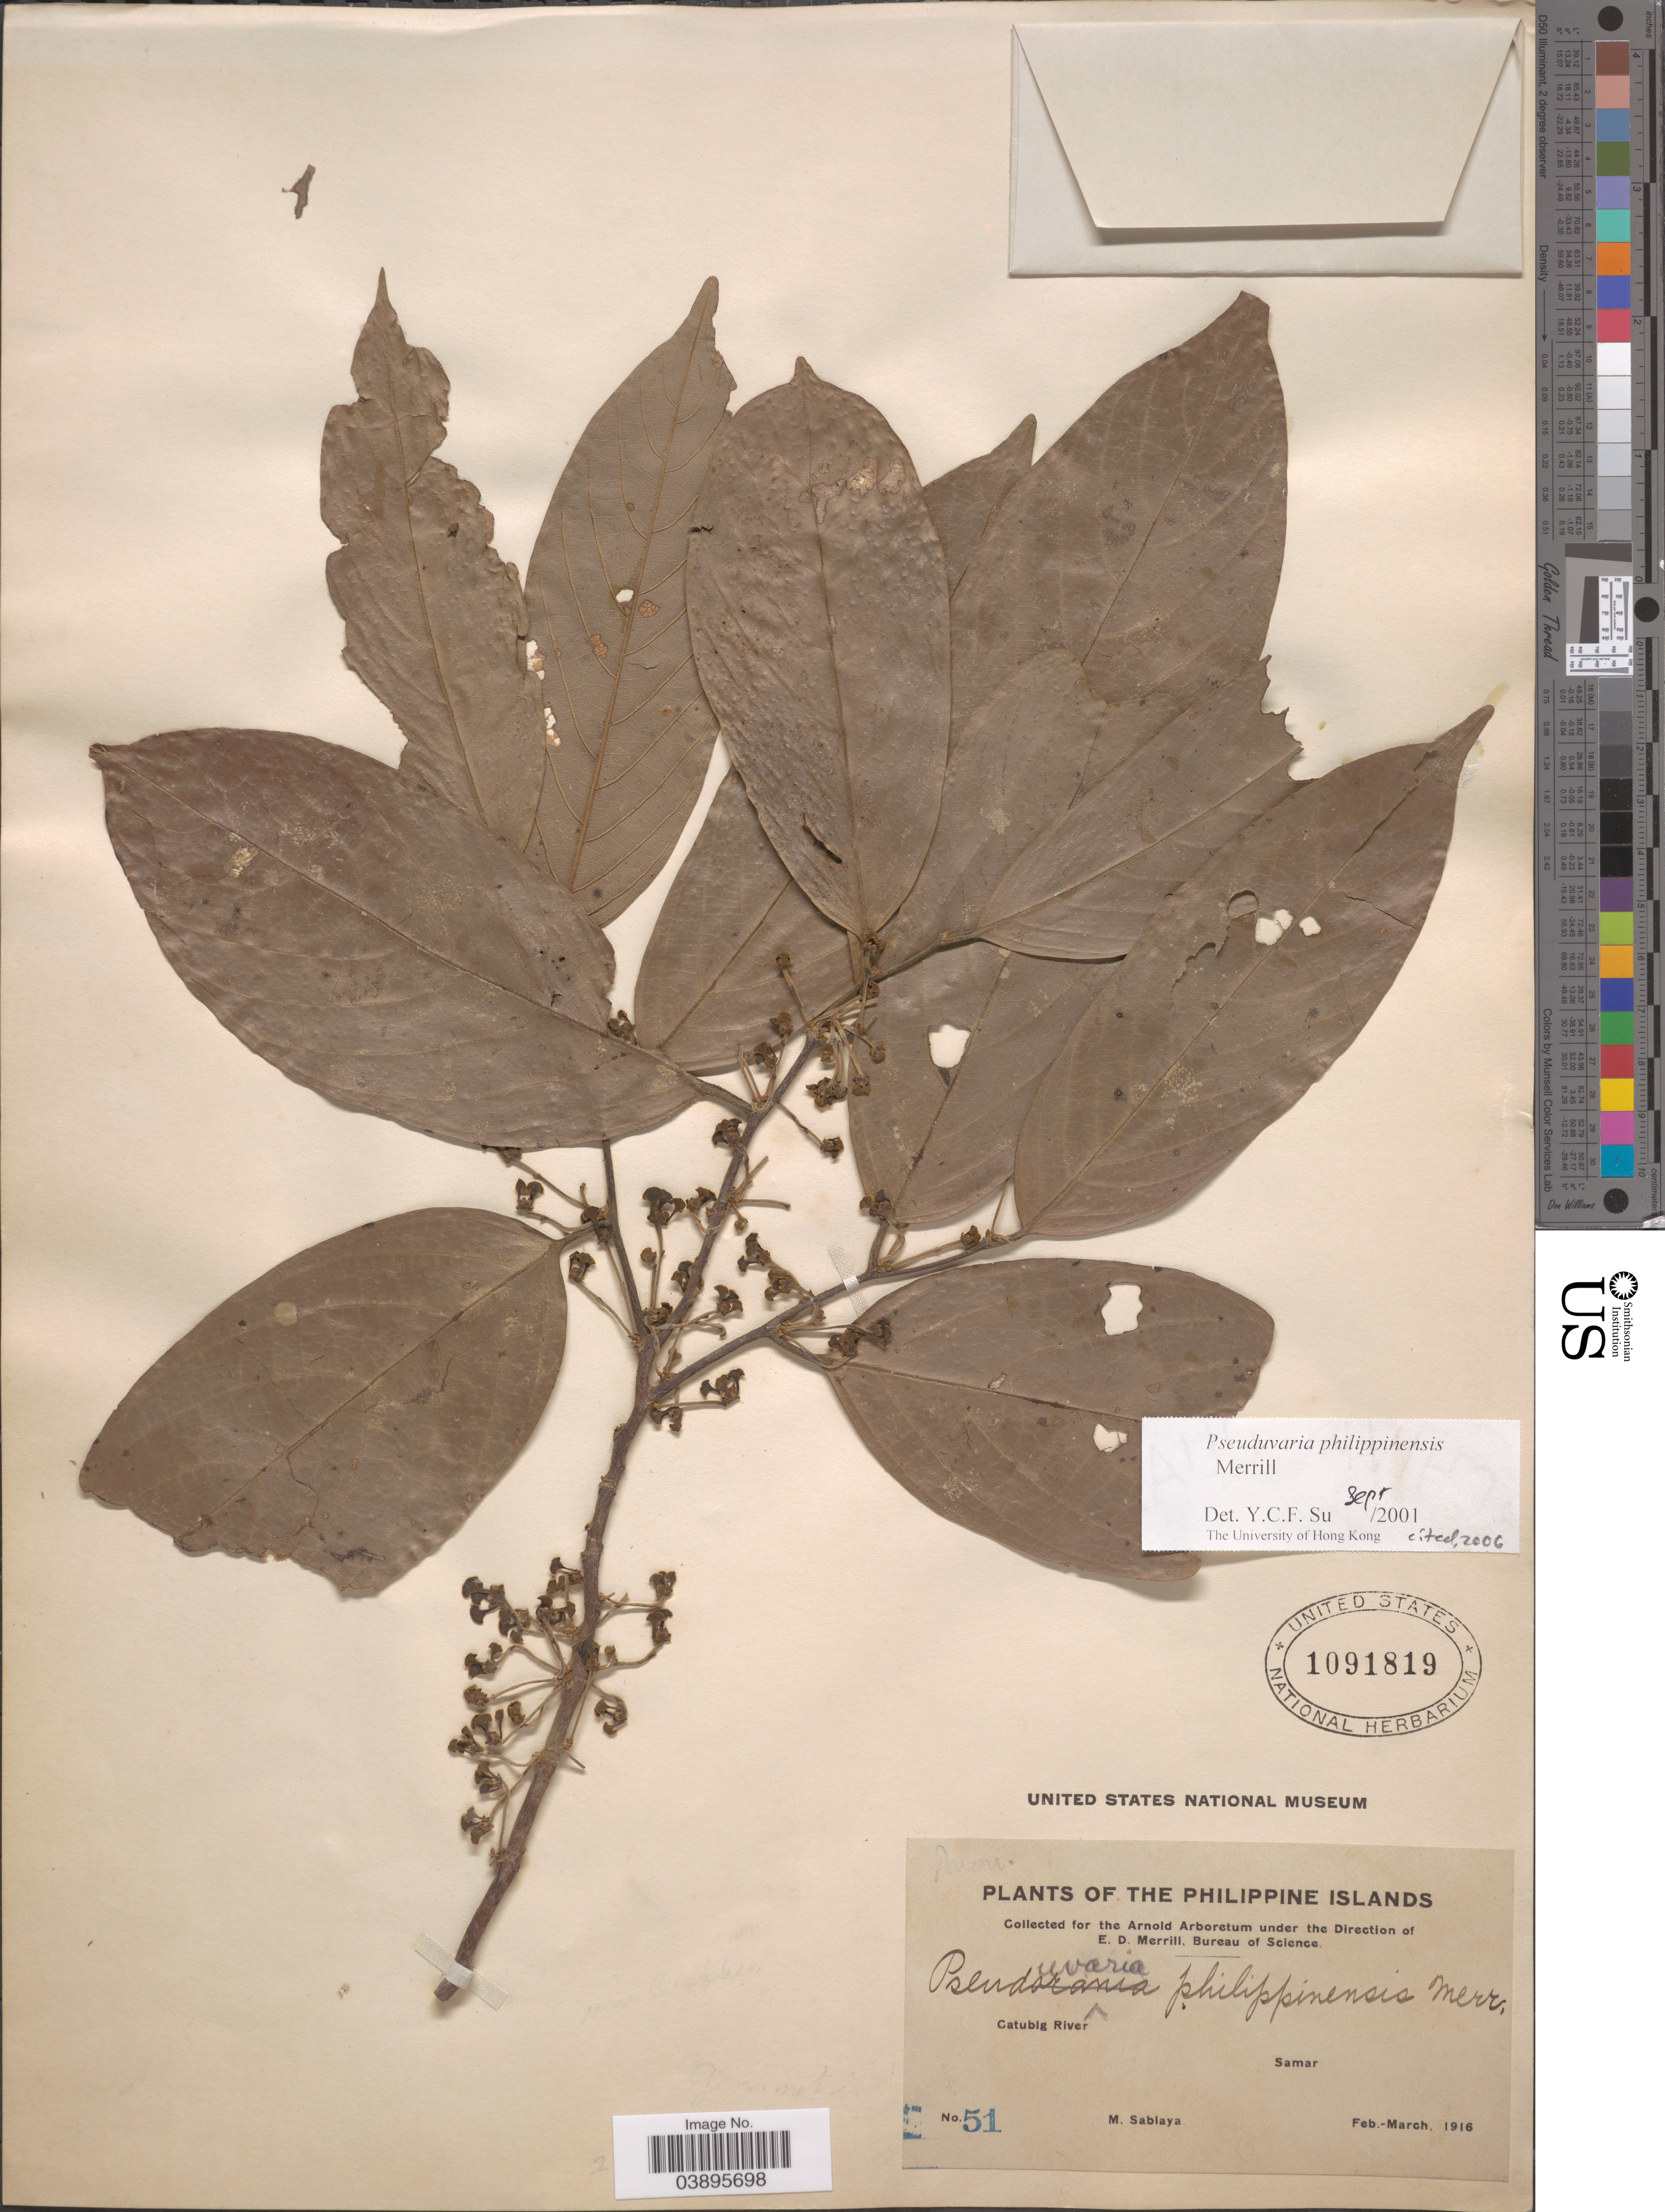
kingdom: Plantae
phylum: Tracheophyta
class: Magnoliopsida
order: Magnoliales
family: Annonaceae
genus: Pseuduvaria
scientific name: Pseuduvaria philippinensis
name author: Merr.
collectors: M. Sablaya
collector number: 51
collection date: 1916-02/1916-03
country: Philippines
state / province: Eastern Visayas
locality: Catubig River, Samar.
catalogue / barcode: US 1091819